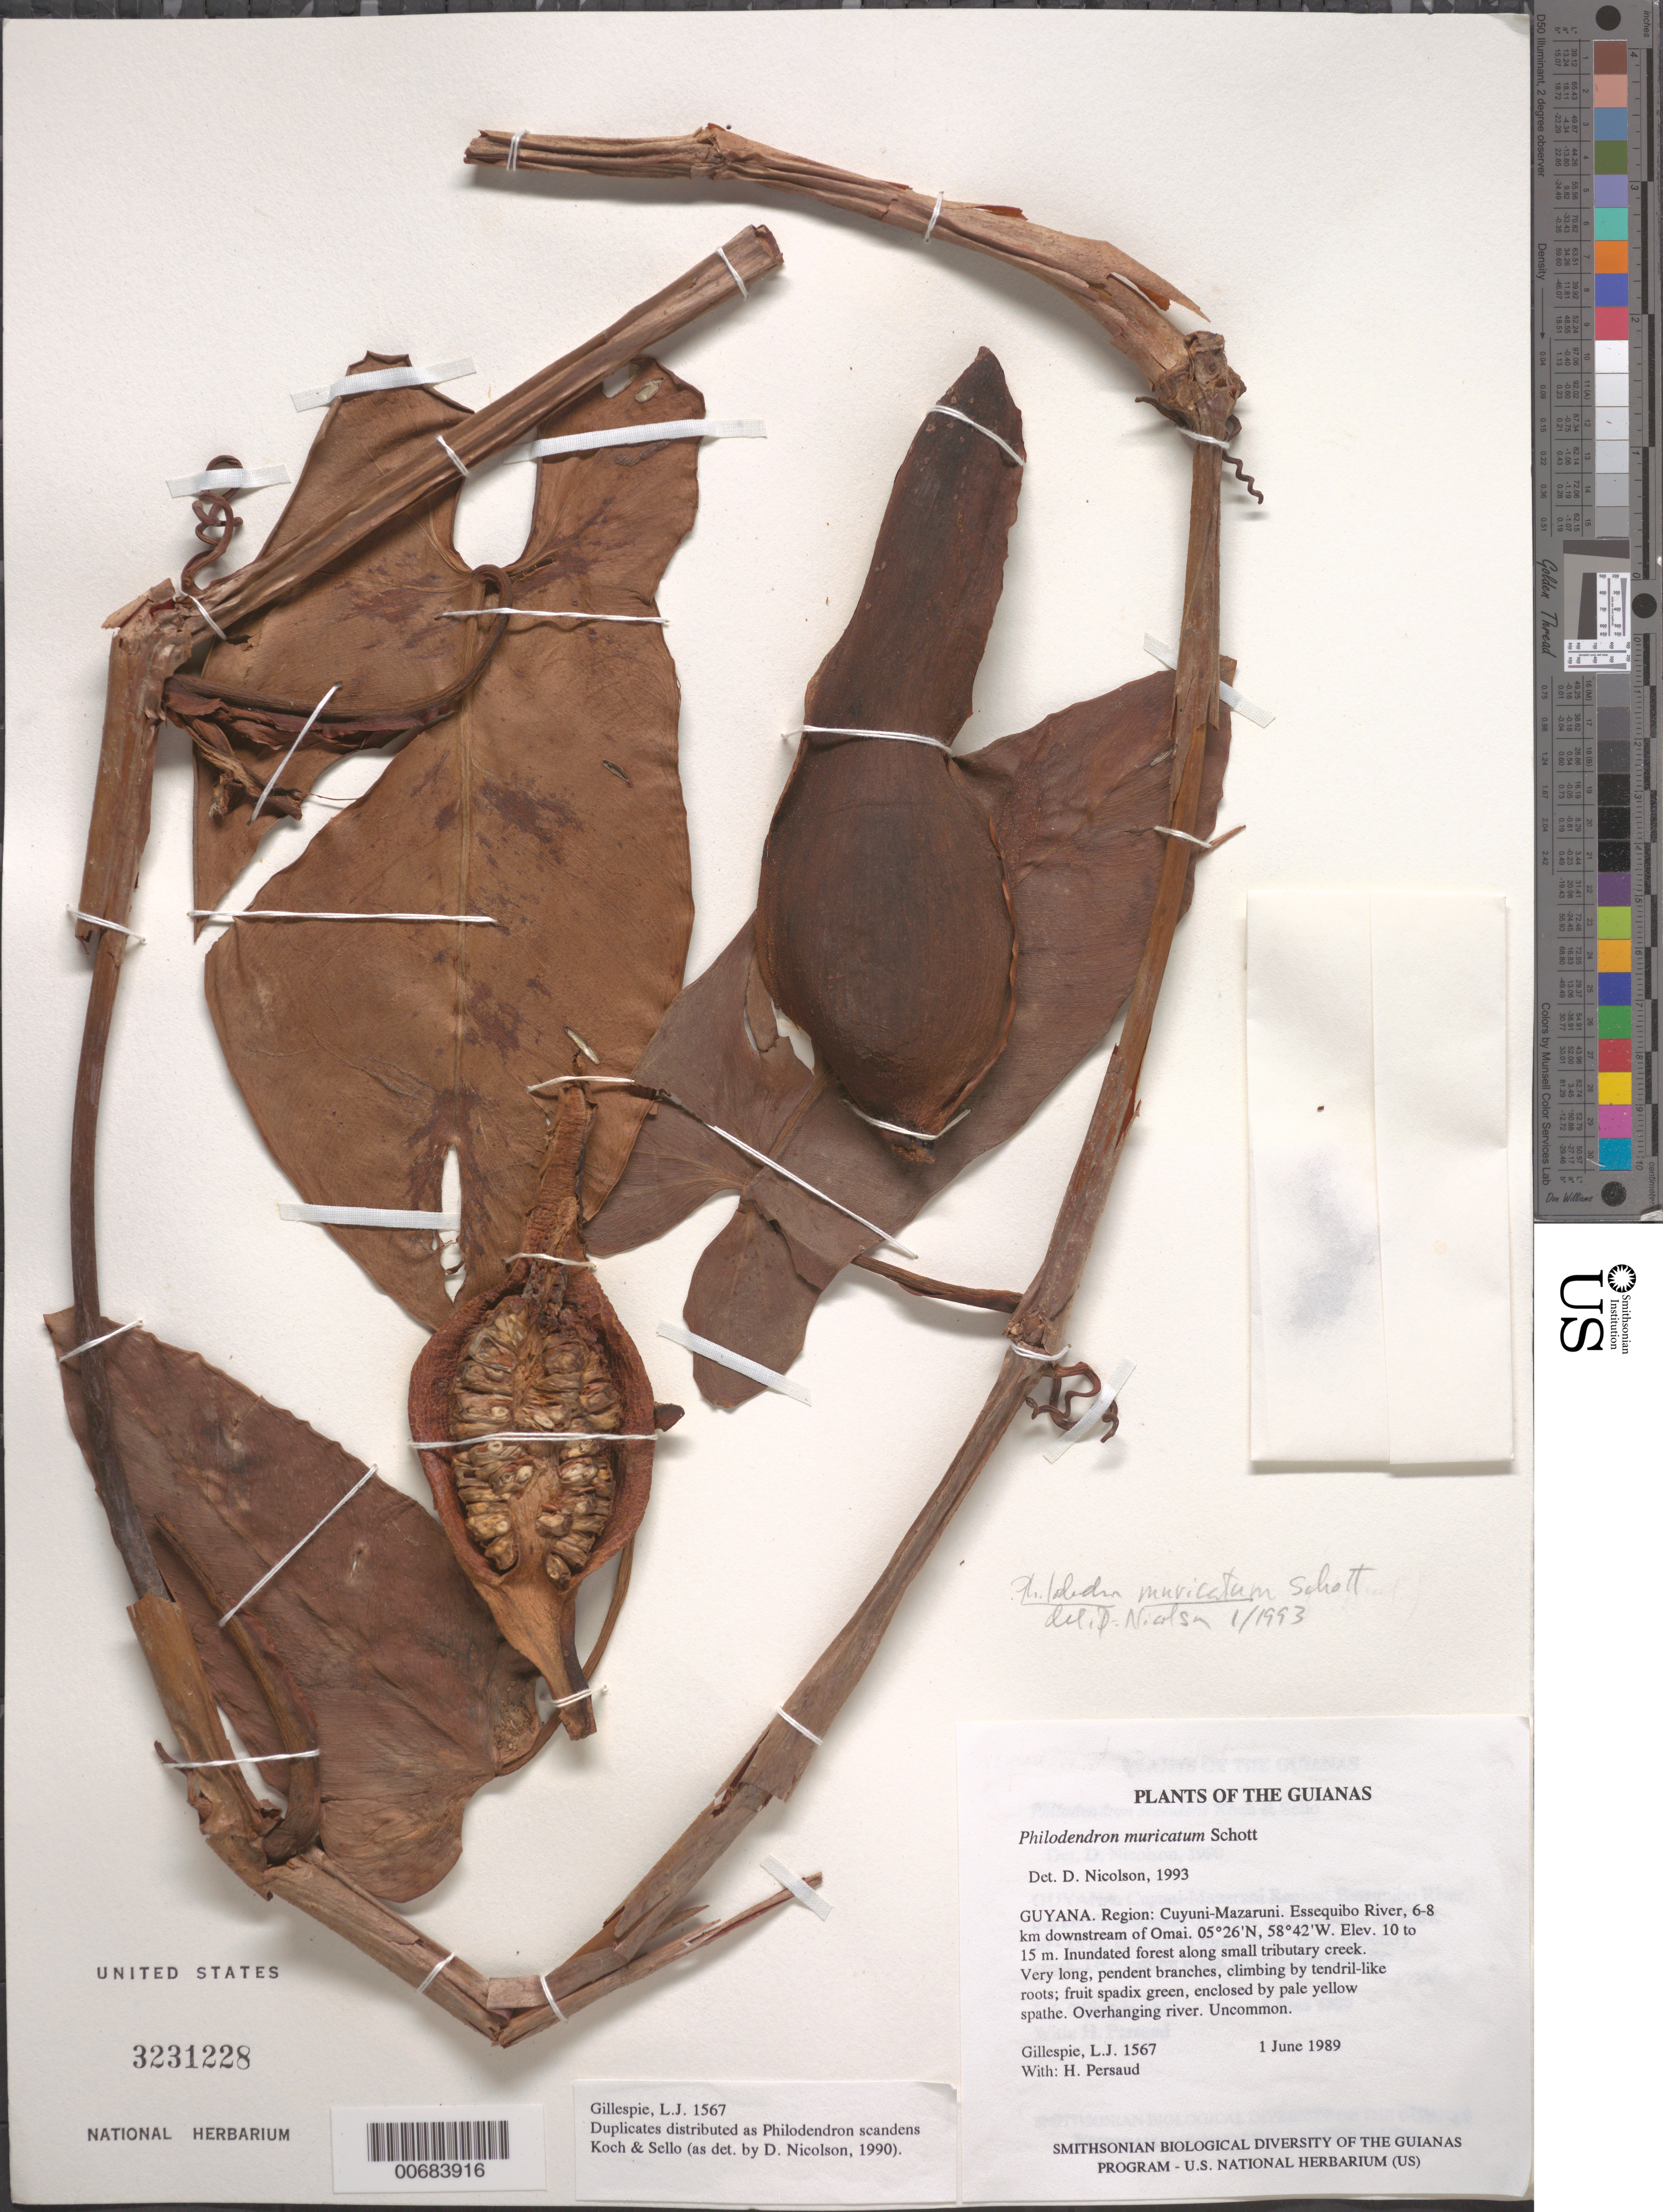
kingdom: Plantae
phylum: Tracheophyta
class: Liliopsida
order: Alismatales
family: Araceae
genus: Philodendron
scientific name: Philodendron muricatum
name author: Willd. ex Schott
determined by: Nicolson, Dan H.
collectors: L. J. Gillespie & H. Persaud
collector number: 1567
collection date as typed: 1 June 1989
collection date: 1989-06-01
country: Guyana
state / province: Cuyuni-Mazaruni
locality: Essequibo River, 6-8 km downstream of Omai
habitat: Inundated forest along small tributary creek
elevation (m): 10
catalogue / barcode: US 3231228